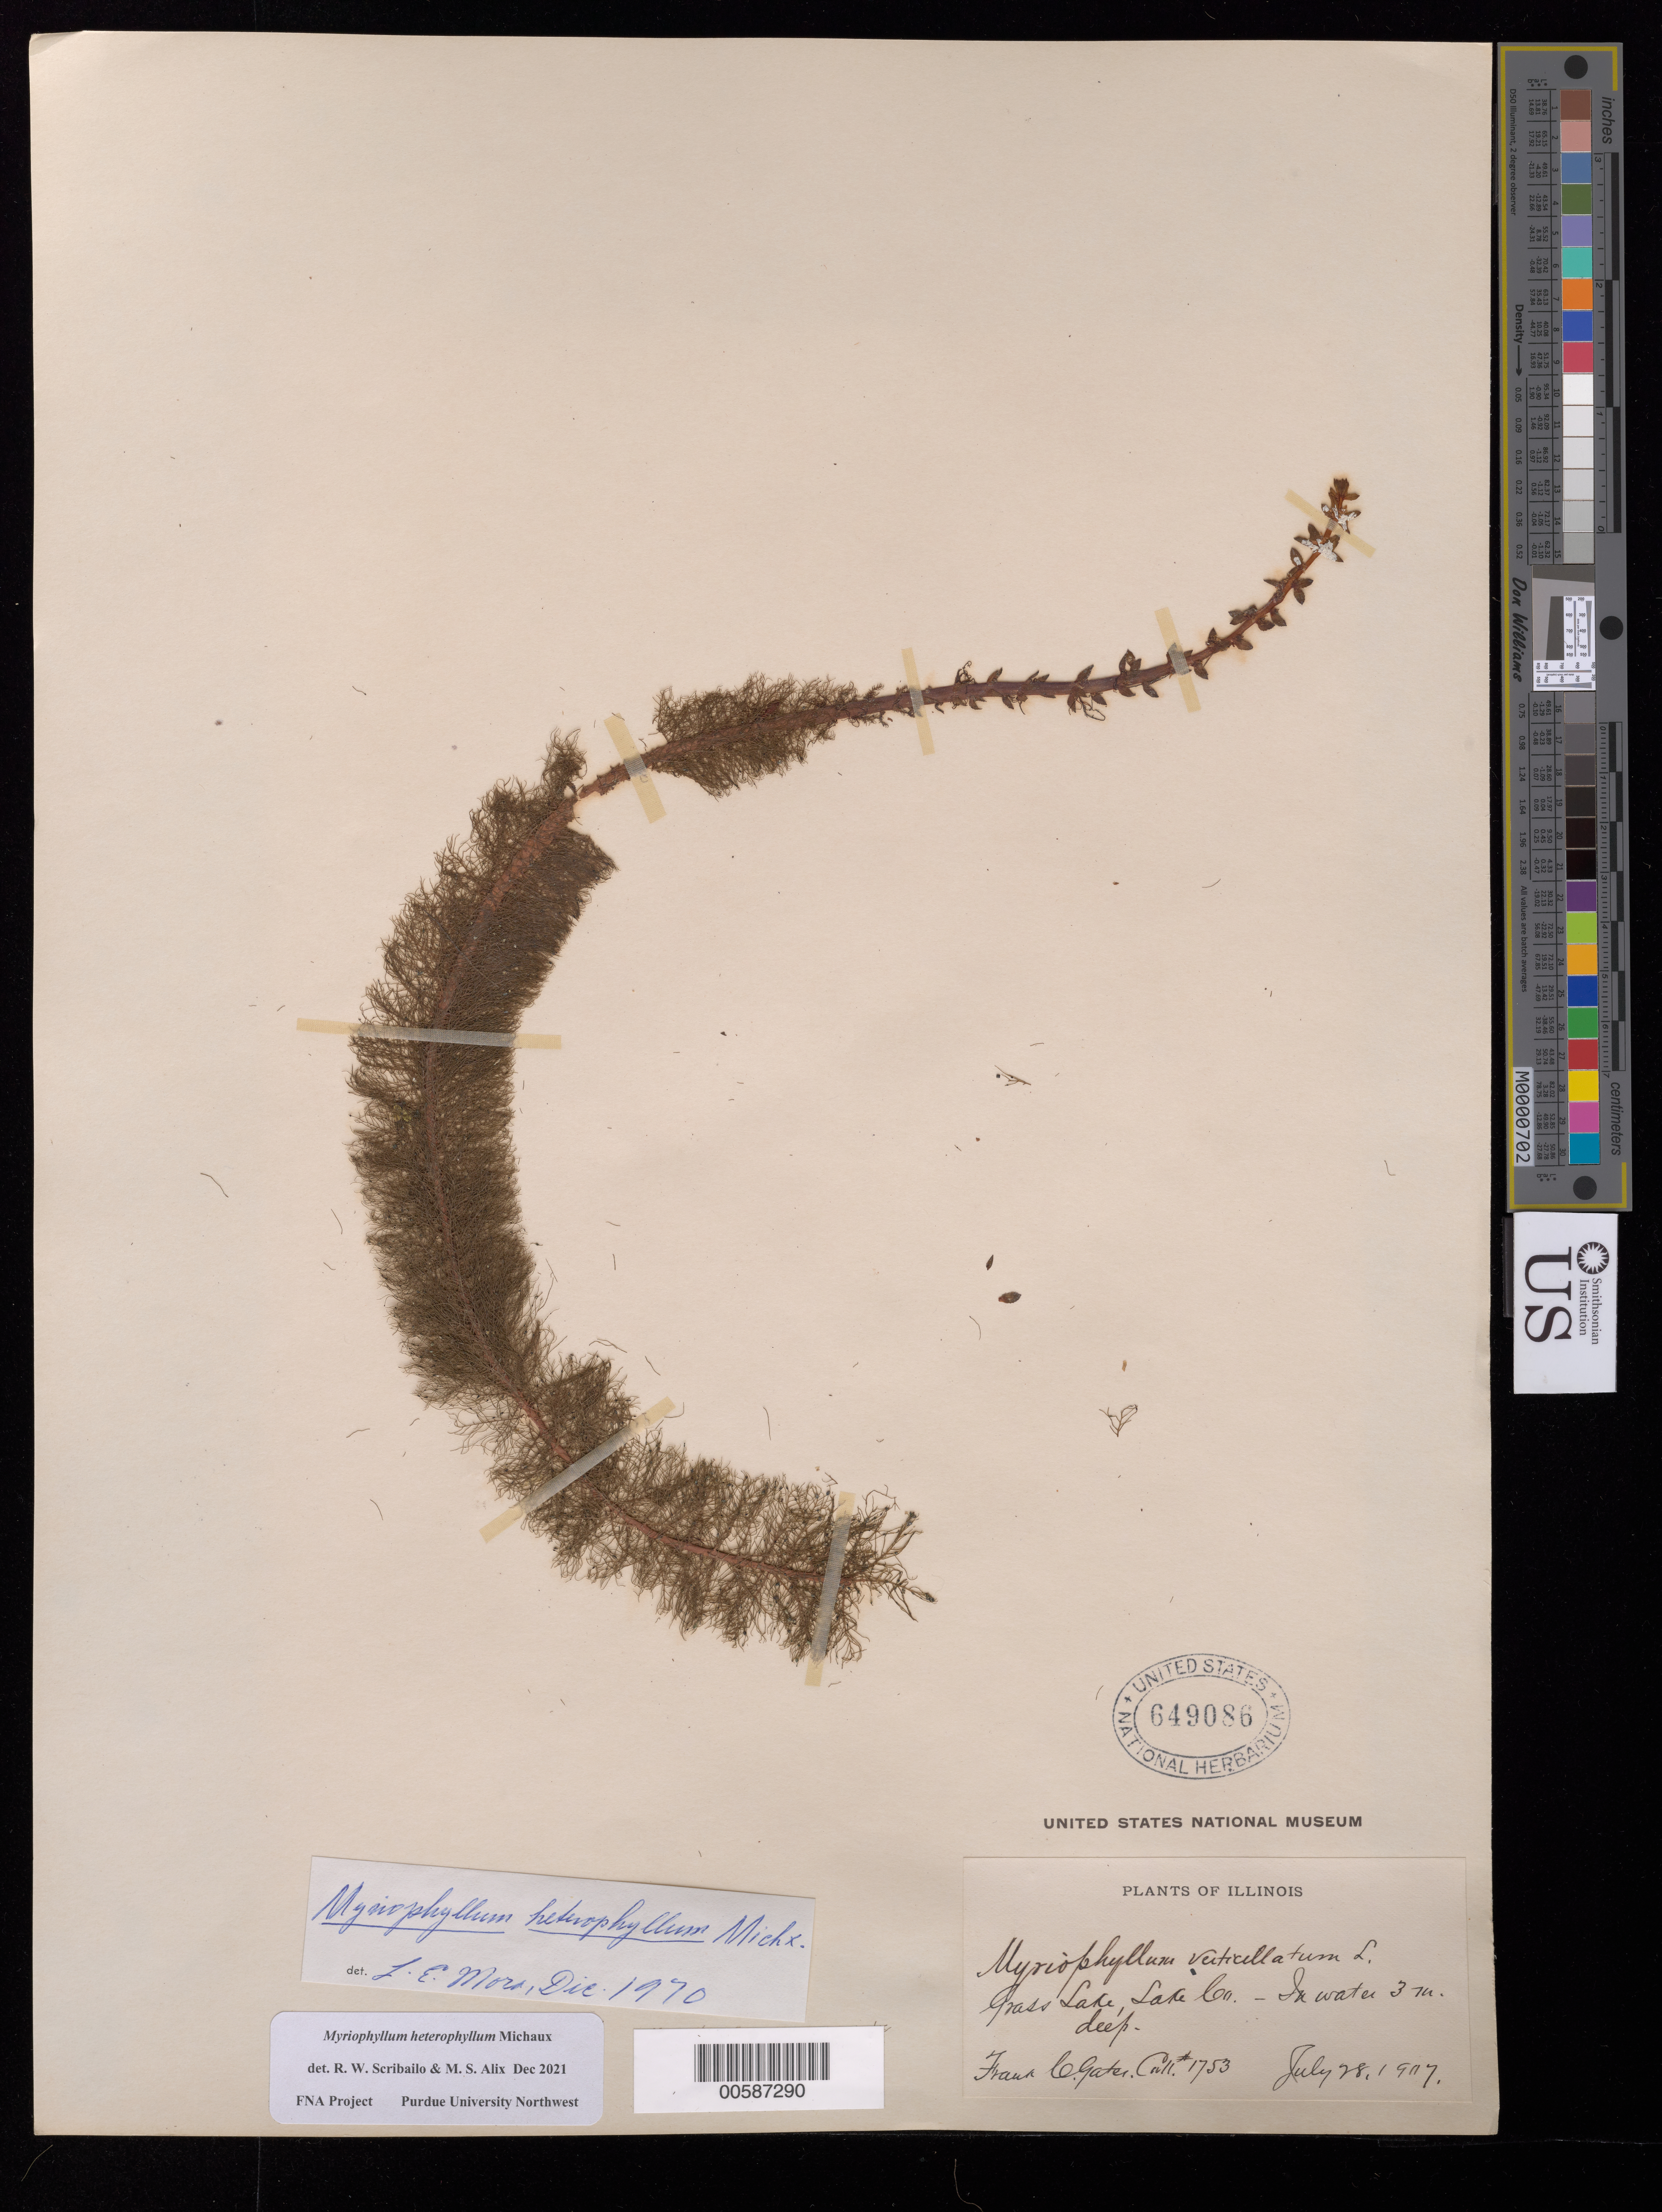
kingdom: Plantae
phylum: Tracheophyta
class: Magnoliopsida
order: Saxifragales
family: Haloragaceae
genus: Myriophyllum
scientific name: Myriophyllum heterophyllum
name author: Michx.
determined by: Scribailo, R. W.; Alix, M. S.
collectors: F. C. Gates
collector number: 1753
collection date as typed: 28 Jul 1907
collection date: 1907-07-28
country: United States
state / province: Illinois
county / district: Lake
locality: Grass Lake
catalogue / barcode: US 649086